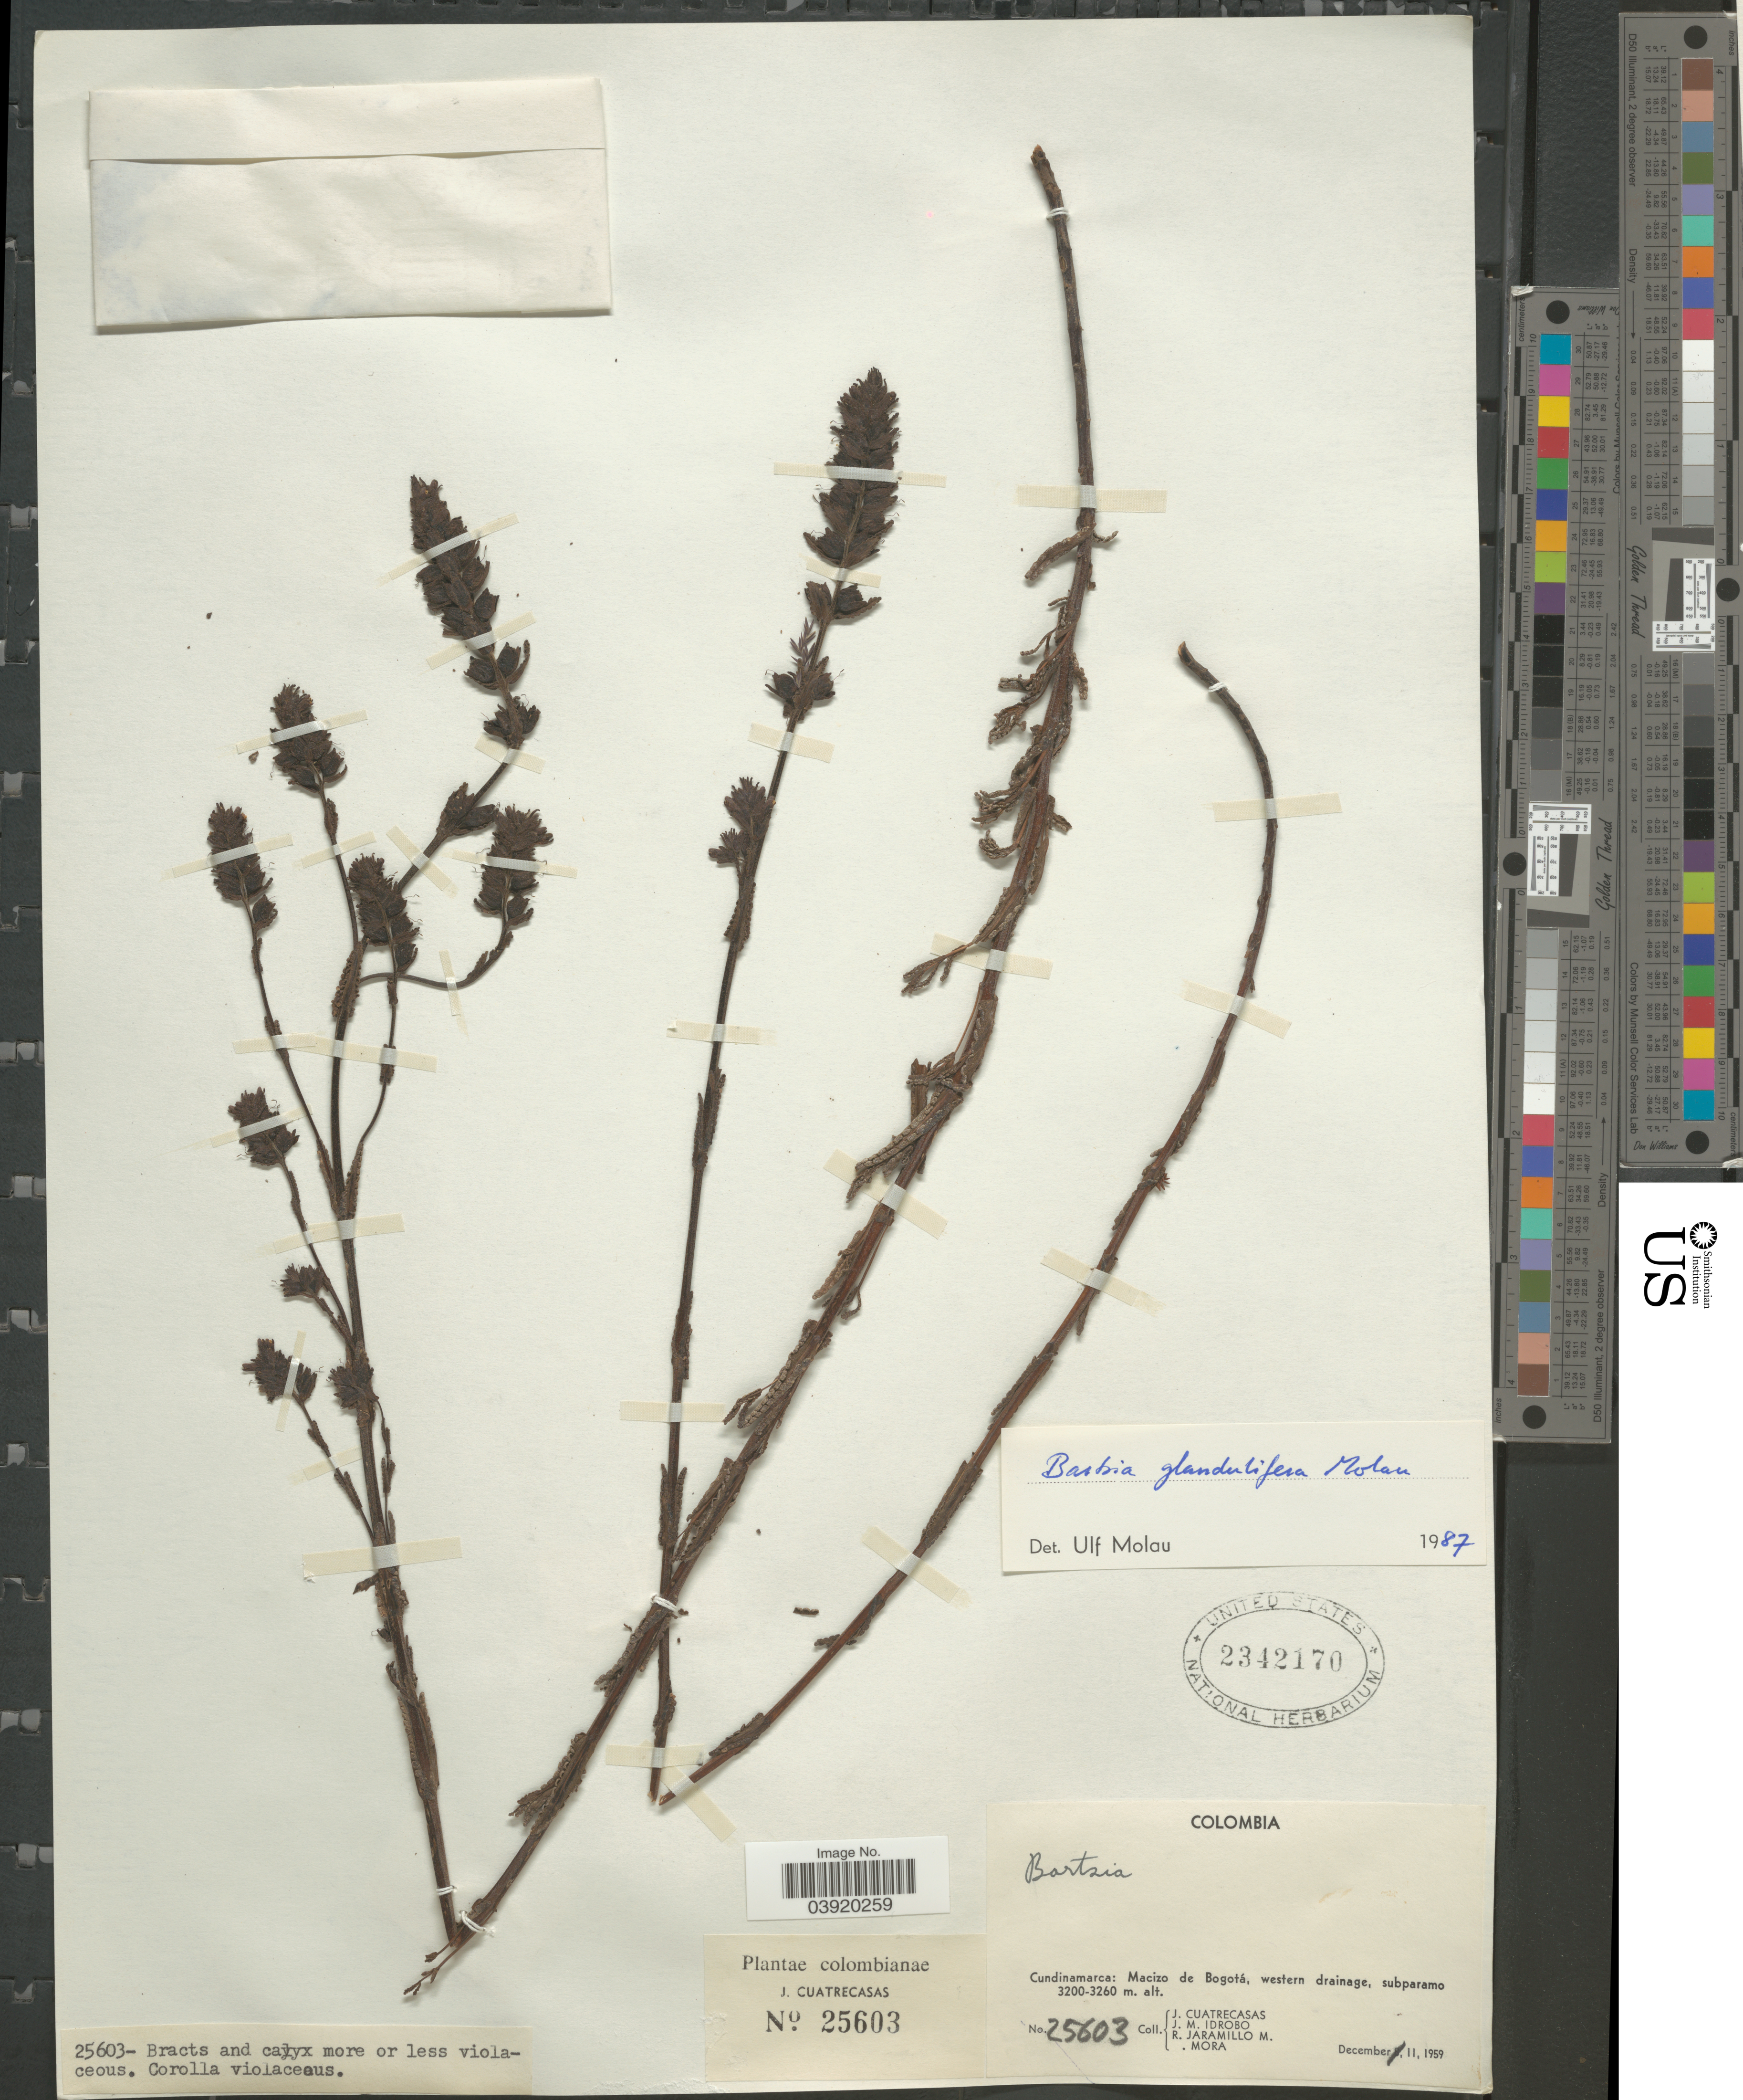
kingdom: Plantae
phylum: Tracheophyta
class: Magnoliopsida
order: Lamiales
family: Orobanchaceae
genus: Bartsia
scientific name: Bartsia glandulifera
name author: Molau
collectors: J. Cuatrecasas, J. M. Idrobo, R. Jaramillo M. & Mora, --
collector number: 25603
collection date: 1959-12-11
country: Colombia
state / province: Cundinamarca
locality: Macizo de Bogotá, western drainage.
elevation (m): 3200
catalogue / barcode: US 2342170